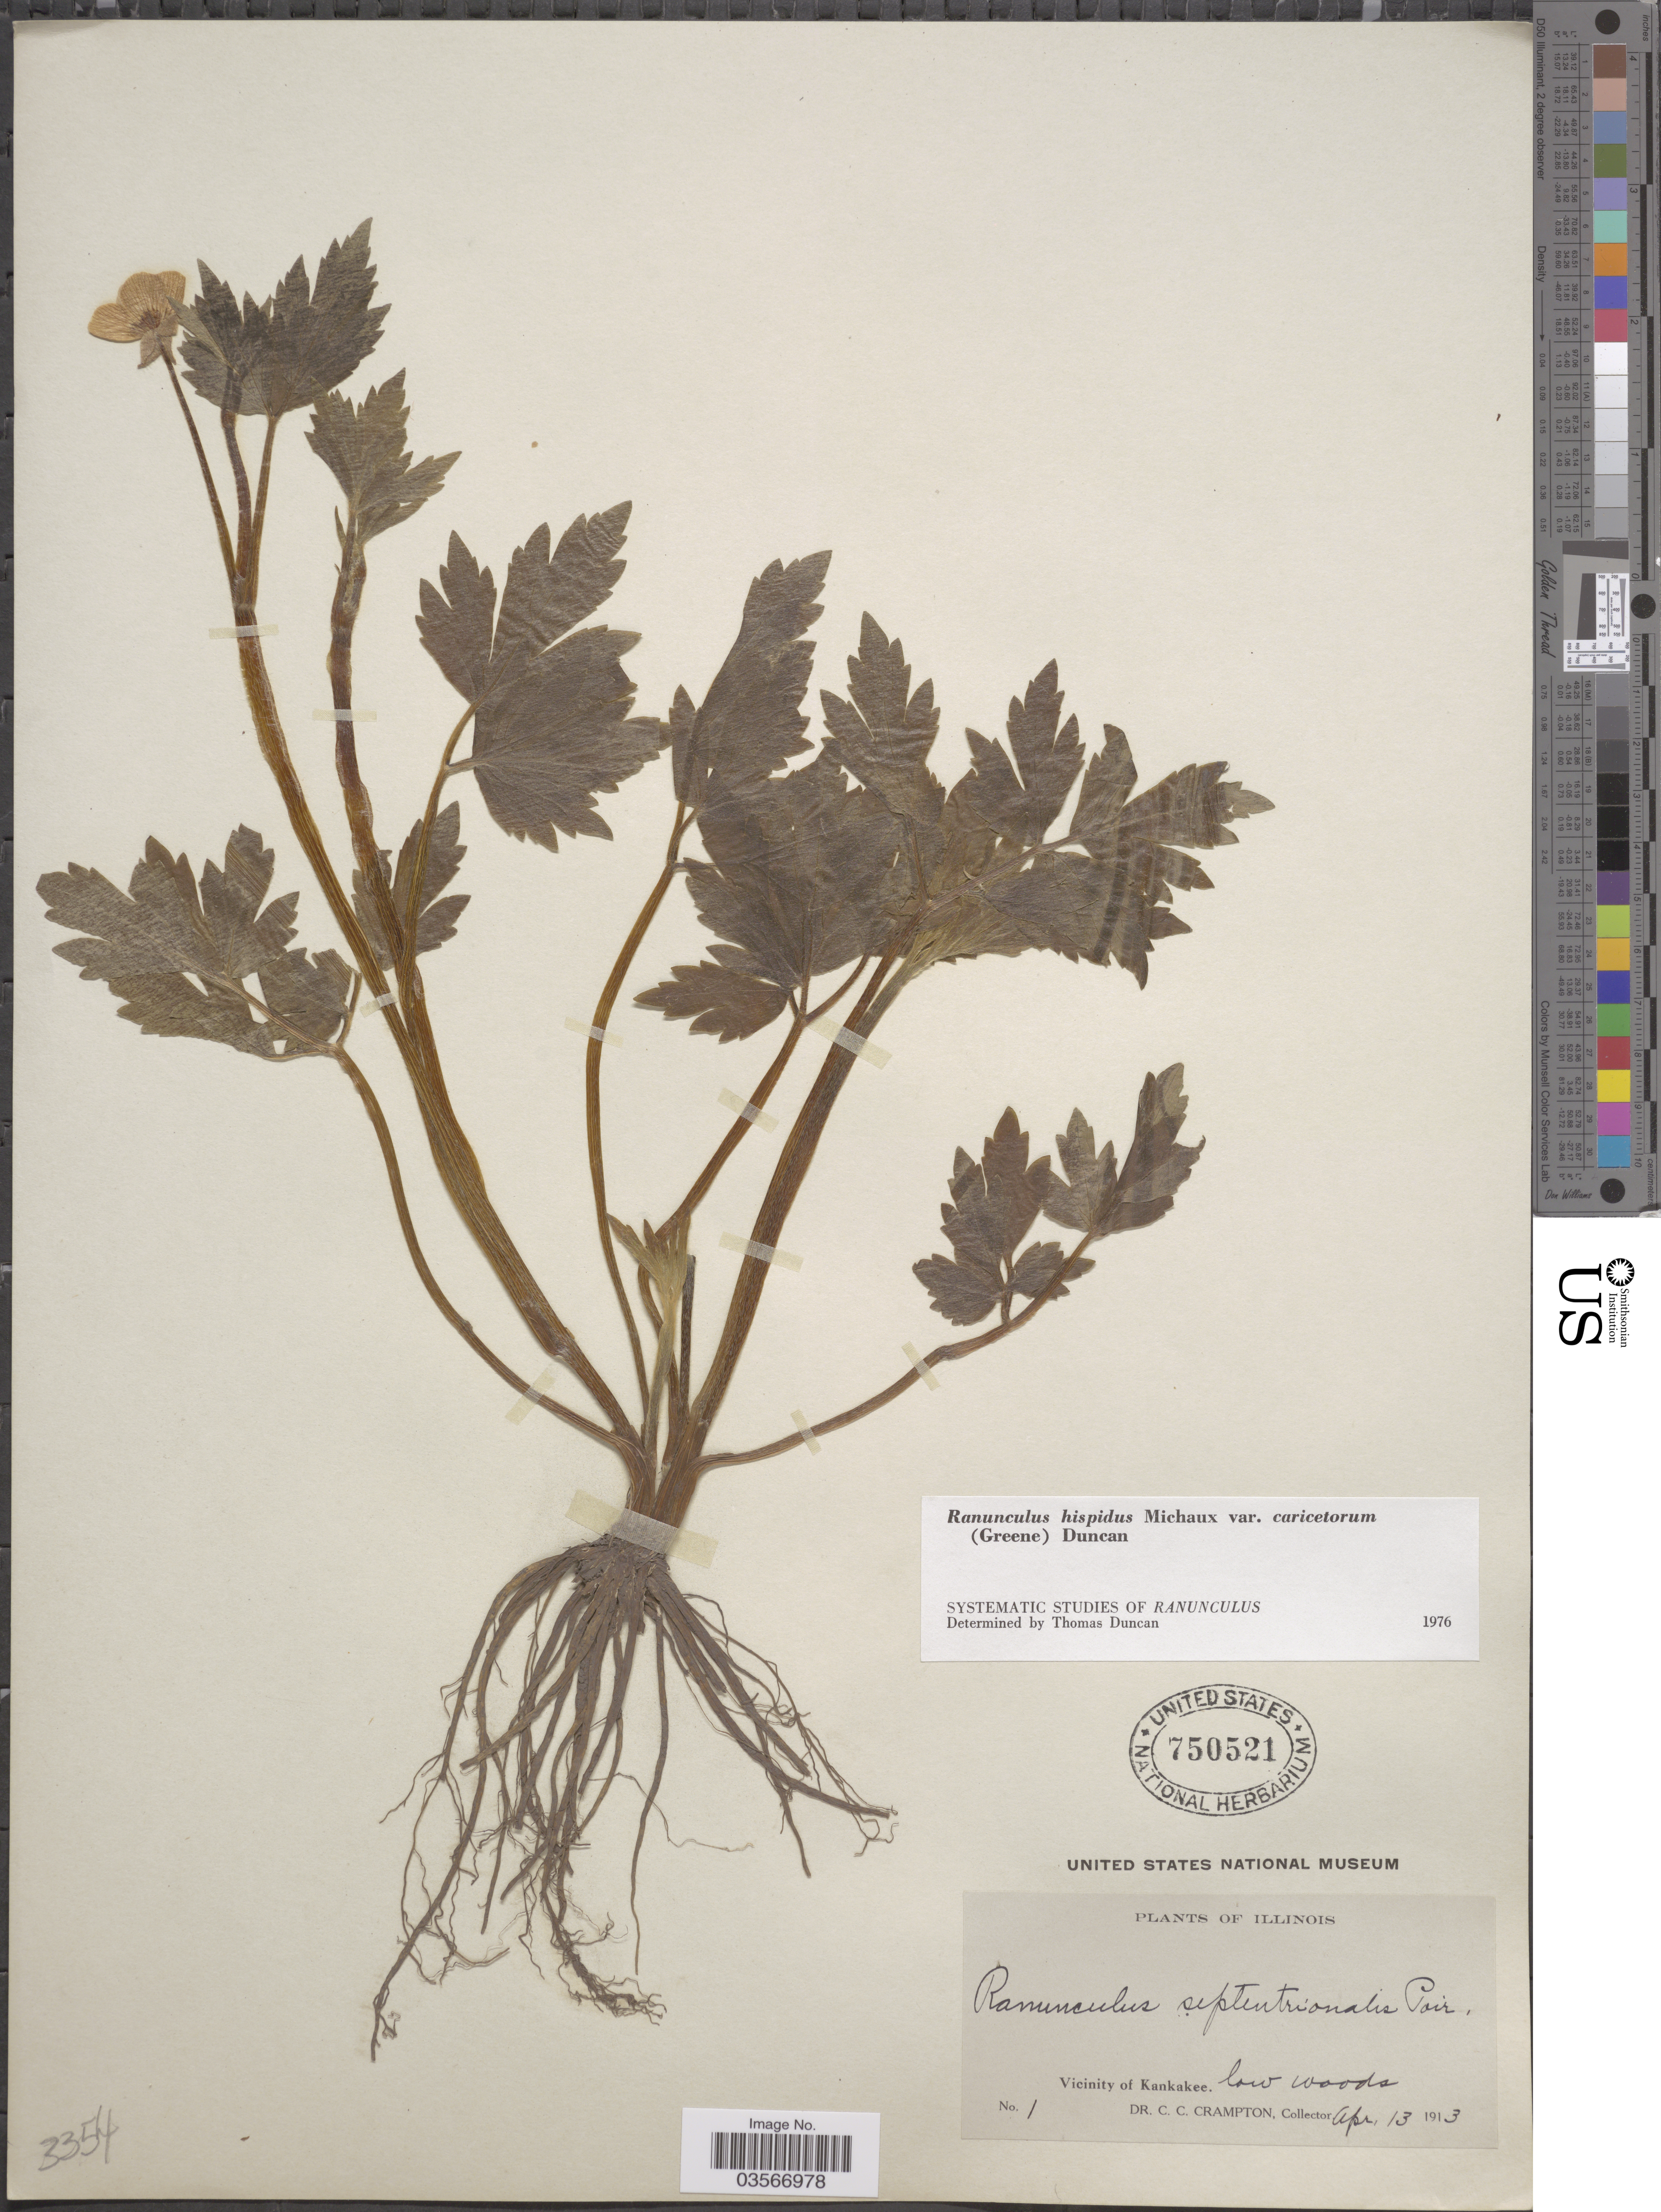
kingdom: Plantae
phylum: Tracheophyta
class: Magnoliopsida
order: Ranunculales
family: Ranunculaceae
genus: Ranunculus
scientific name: Ranunculus hispidus var. caricetorum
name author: Michx.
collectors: C. Crampton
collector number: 1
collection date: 1913-04-13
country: United States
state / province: Illinois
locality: Vicinity of Kankalee.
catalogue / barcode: US 750521